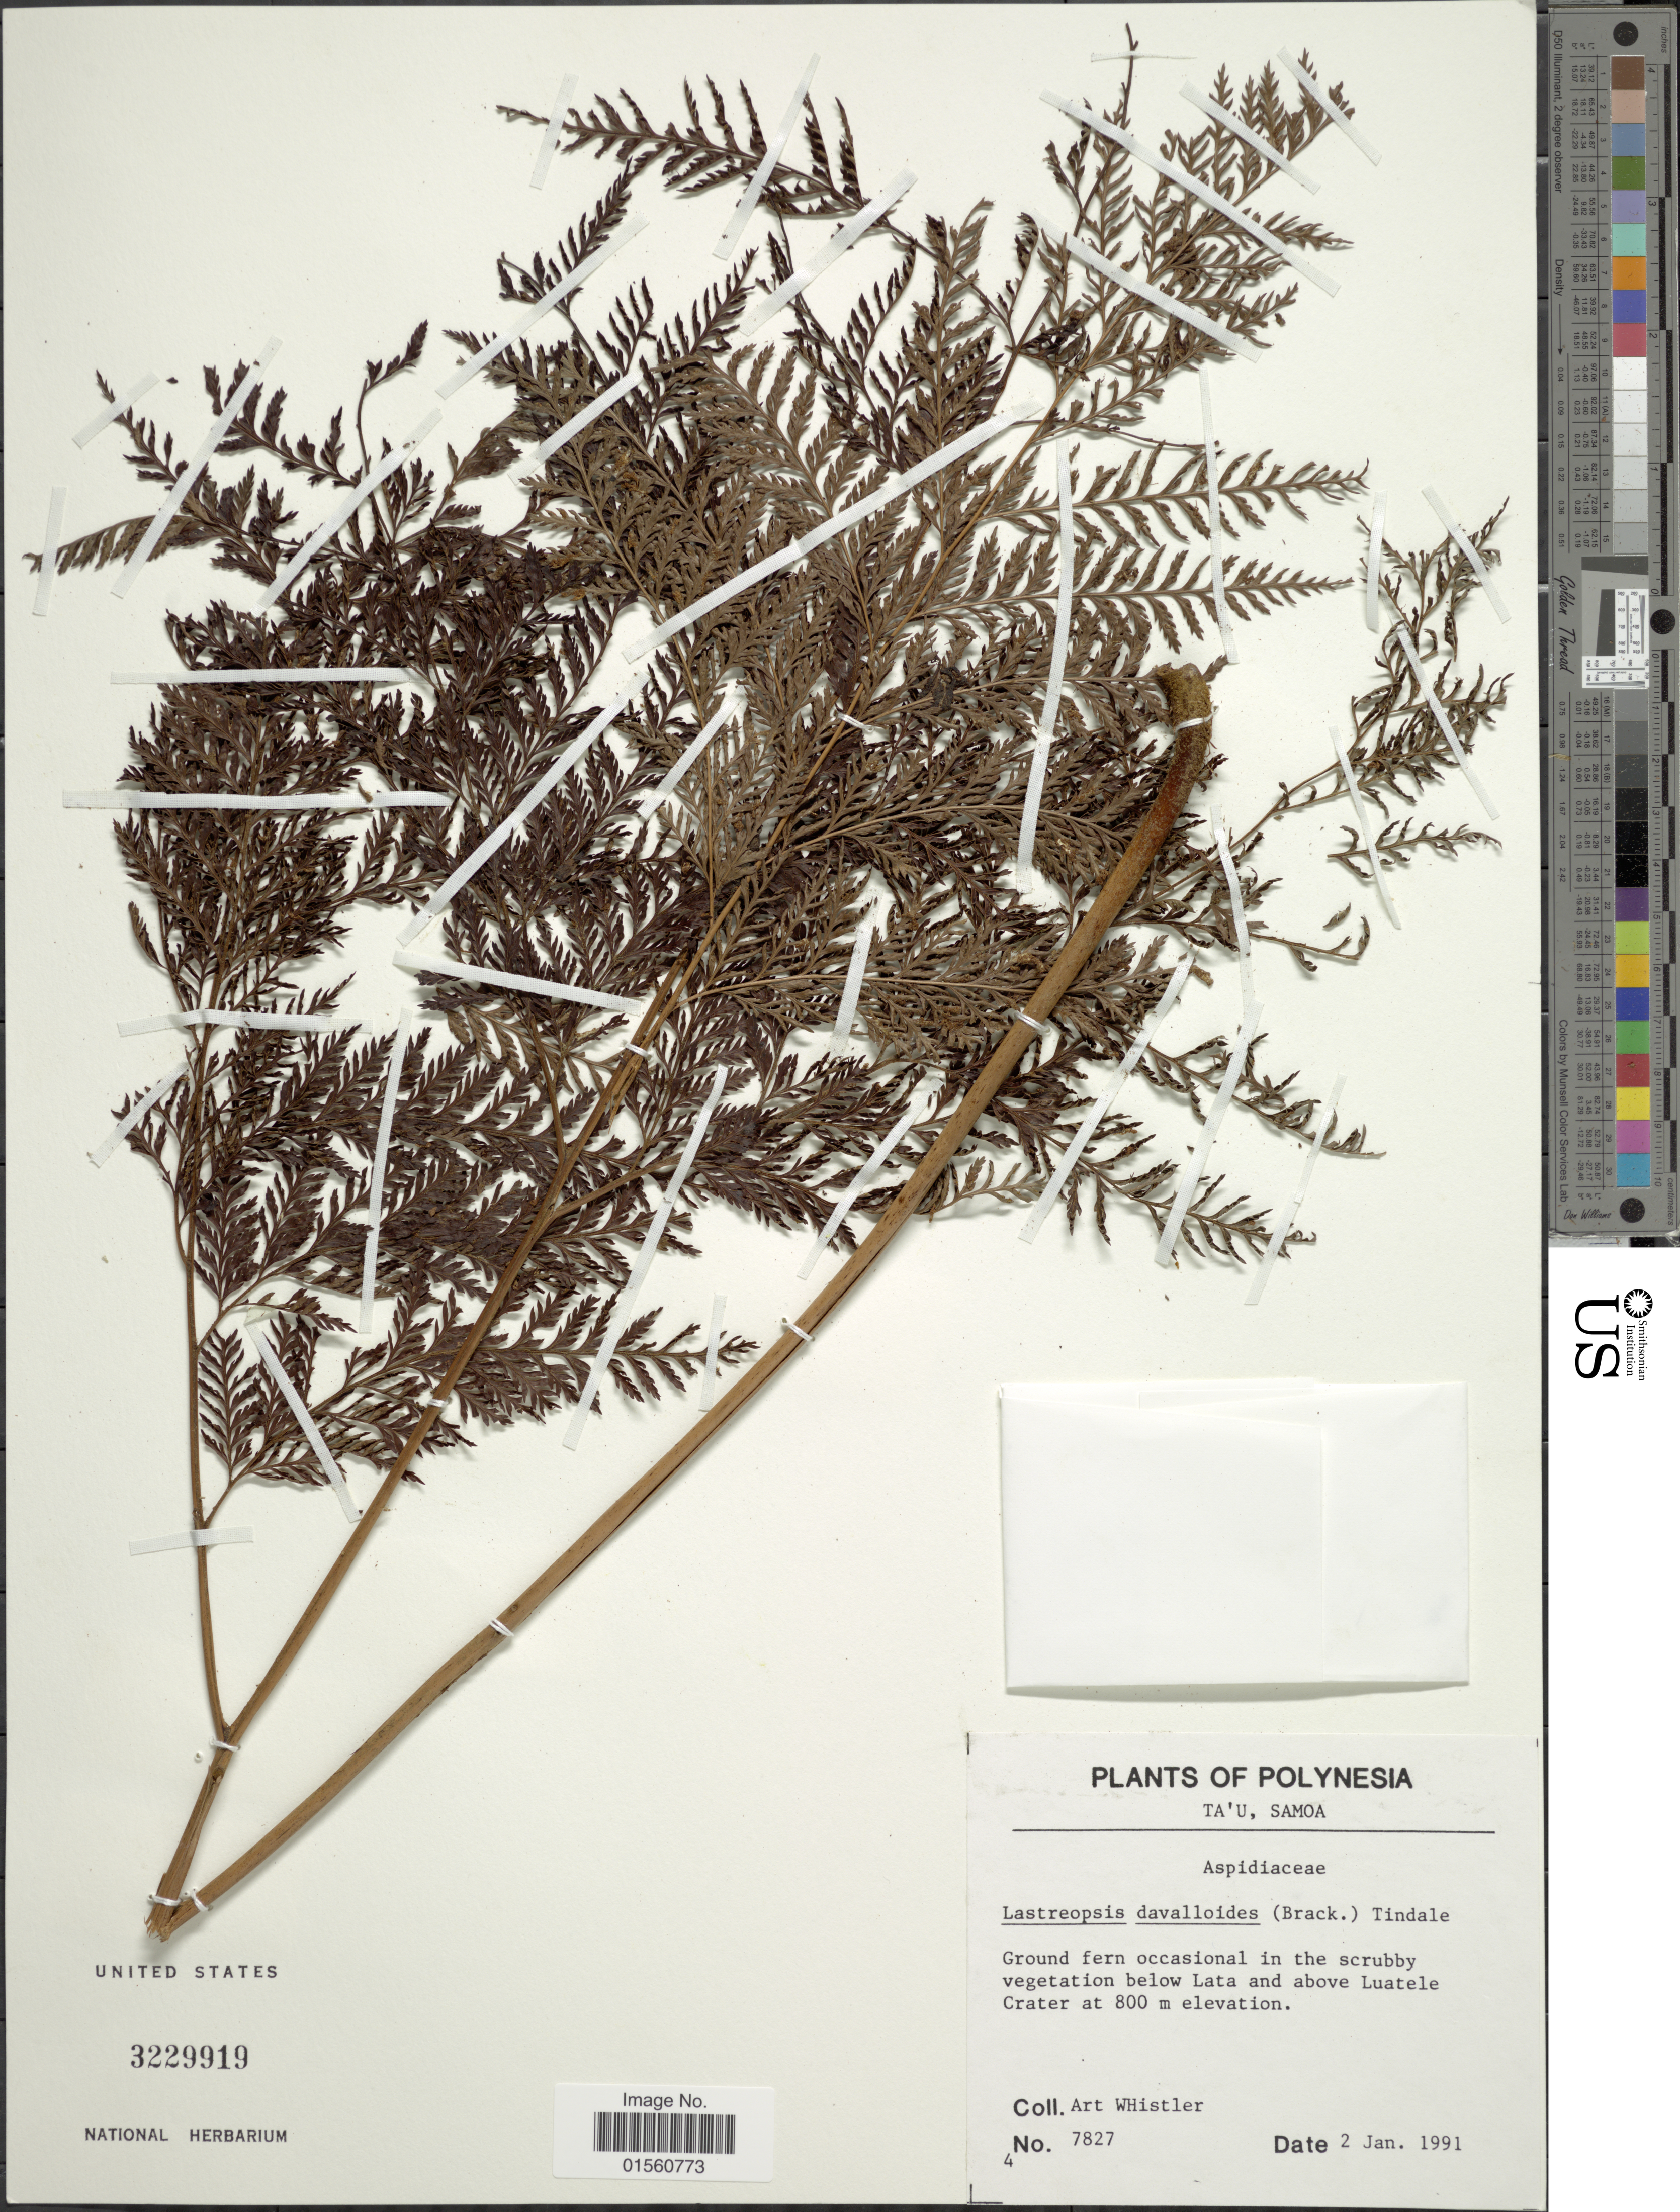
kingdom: Plantae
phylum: Tracheophyta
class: Polypodiopsida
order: Polypodiales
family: Dryopteridaceae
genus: Lastreopsis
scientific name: Lastreopsis davallioides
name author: (Brack.) Tindale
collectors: A. Whistler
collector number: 7827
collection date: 1991-01-02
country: American Samoa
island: Ta'u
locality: Grond fern occasional in the scrubby vegetation below Lata and above Luatele Crater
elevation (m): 800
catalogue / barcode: US 3229919